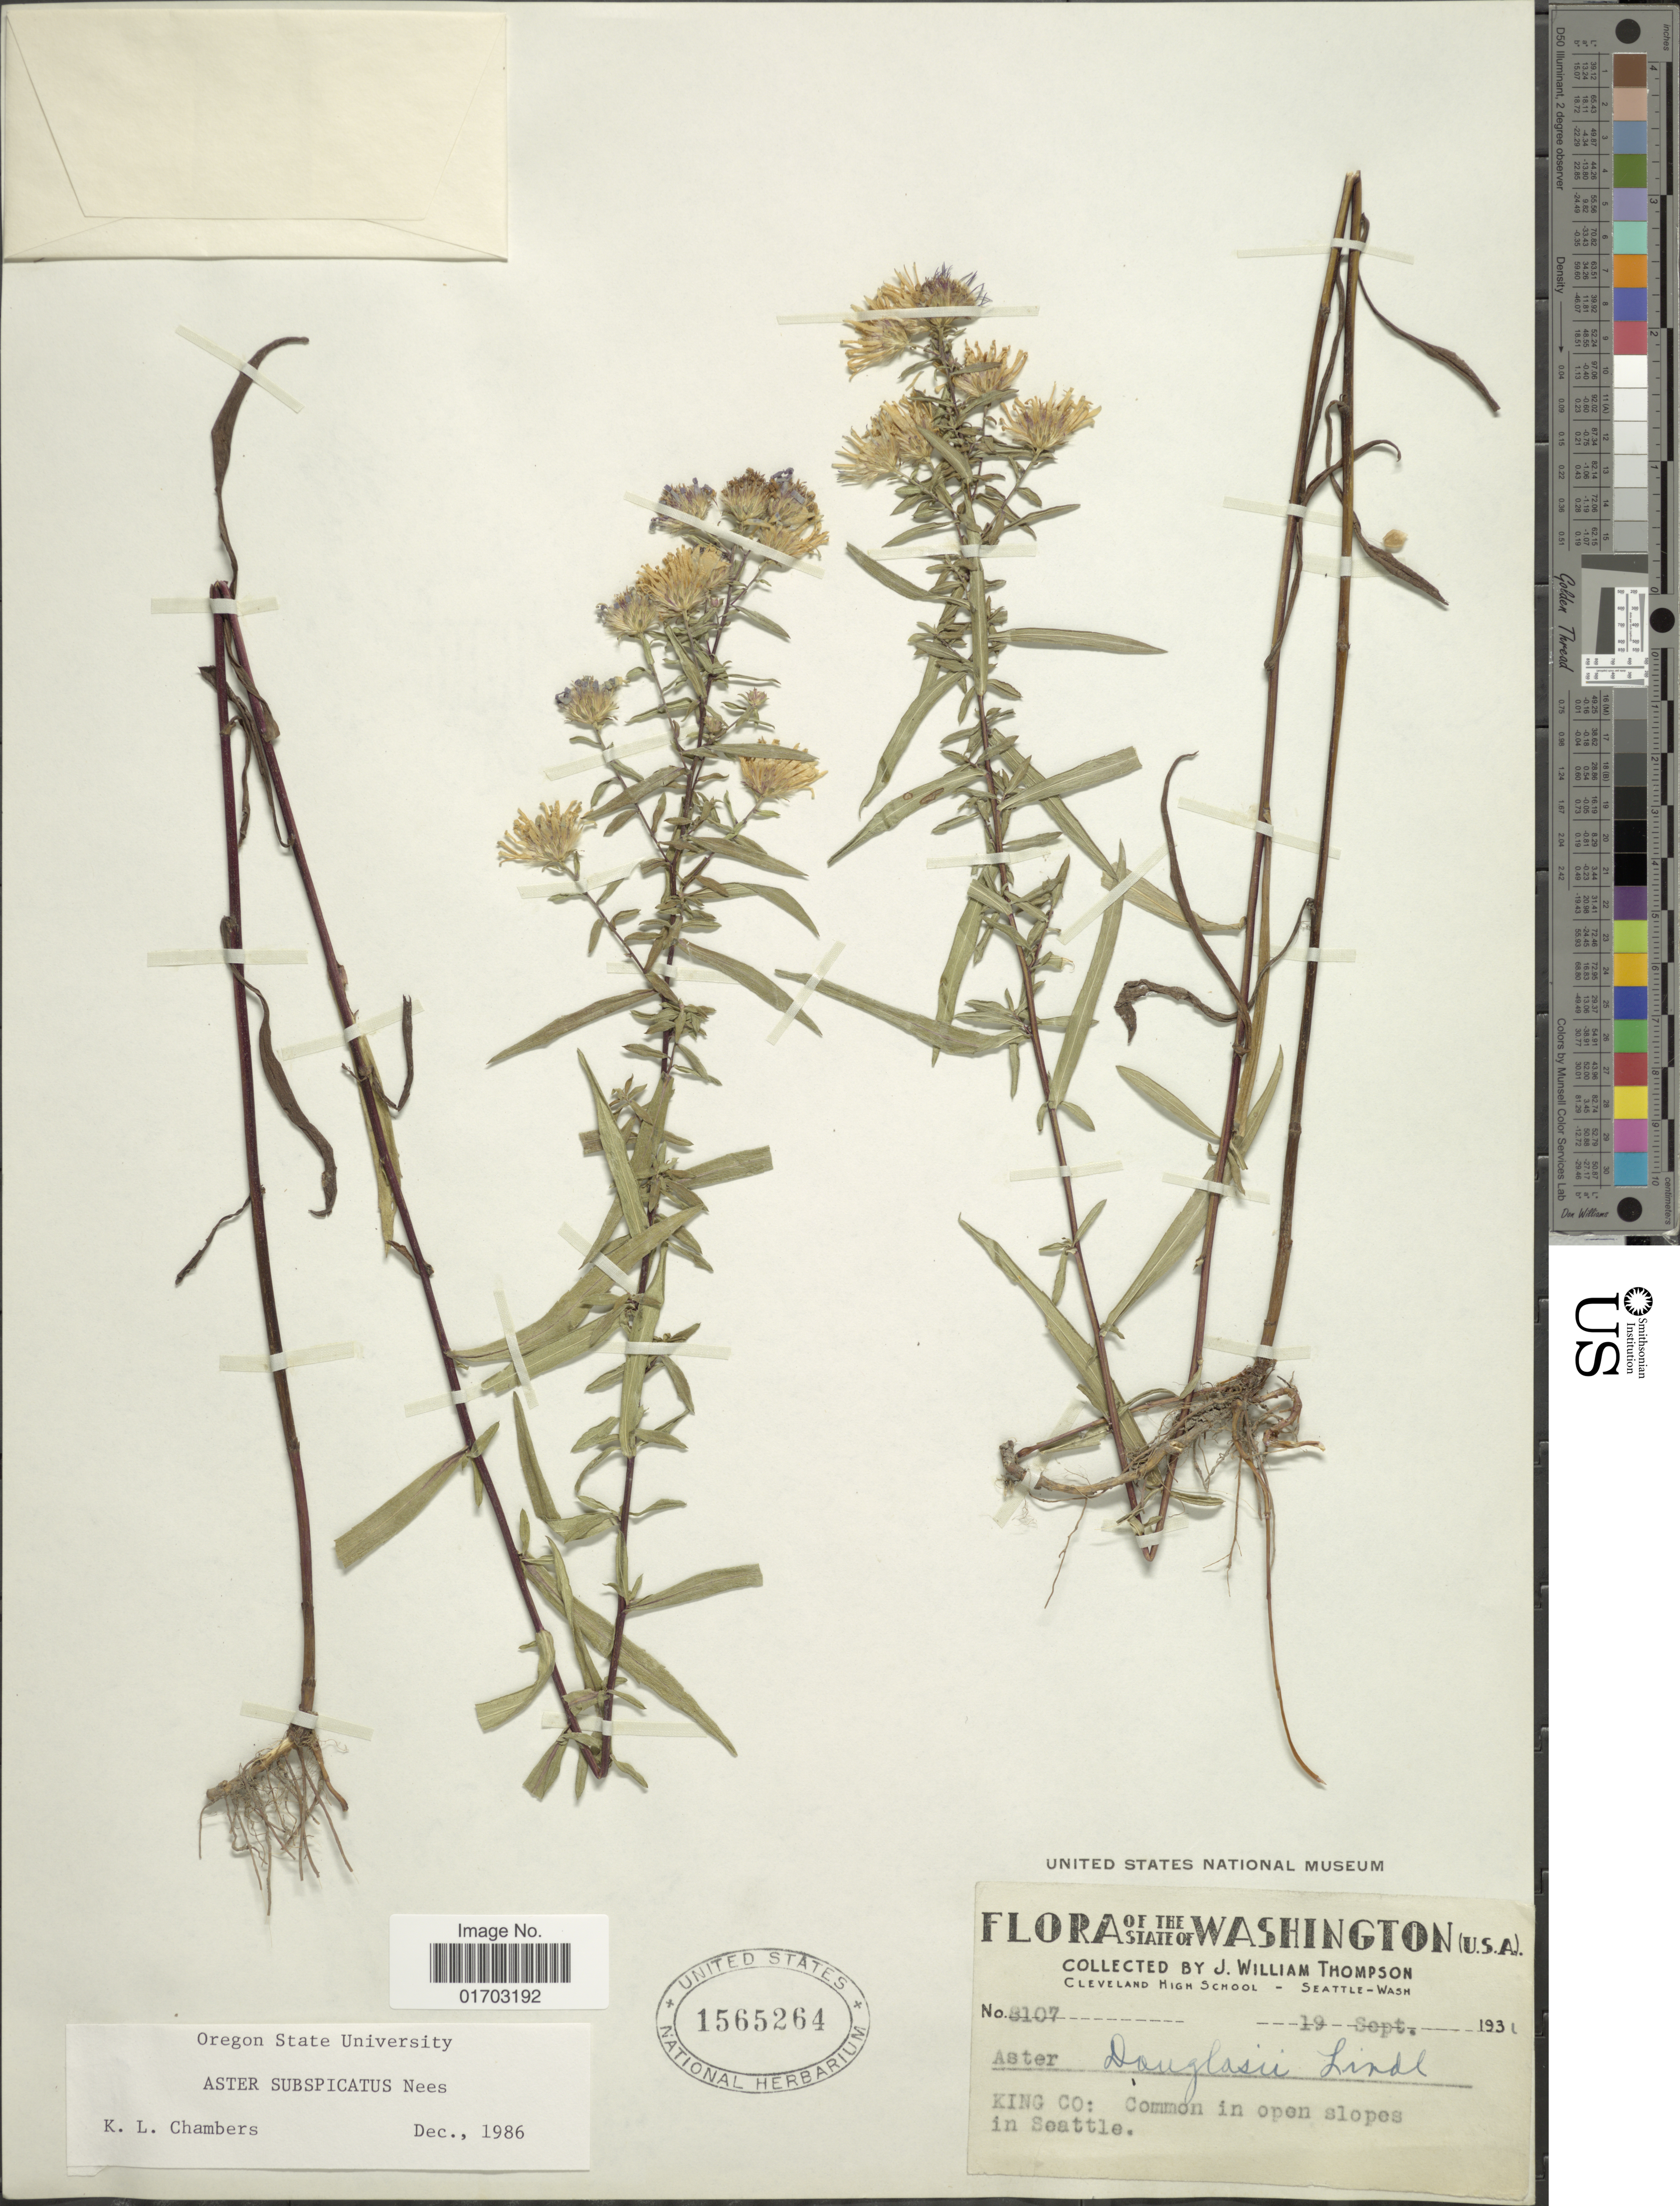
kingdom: Plantae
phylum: Tracheophyta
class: Magnoliopsida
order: Asterales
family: Asteraceae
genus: Symphyotrichum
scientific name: Symphyotrichum subspicatum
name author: (Nees) G.L. Nesom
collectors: J. W. Thompson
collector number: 8107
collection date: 1930-09-19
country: United States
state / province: Washington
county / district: King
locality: King Co: Common in open slopes in Seattle.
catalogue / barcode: US 1565264